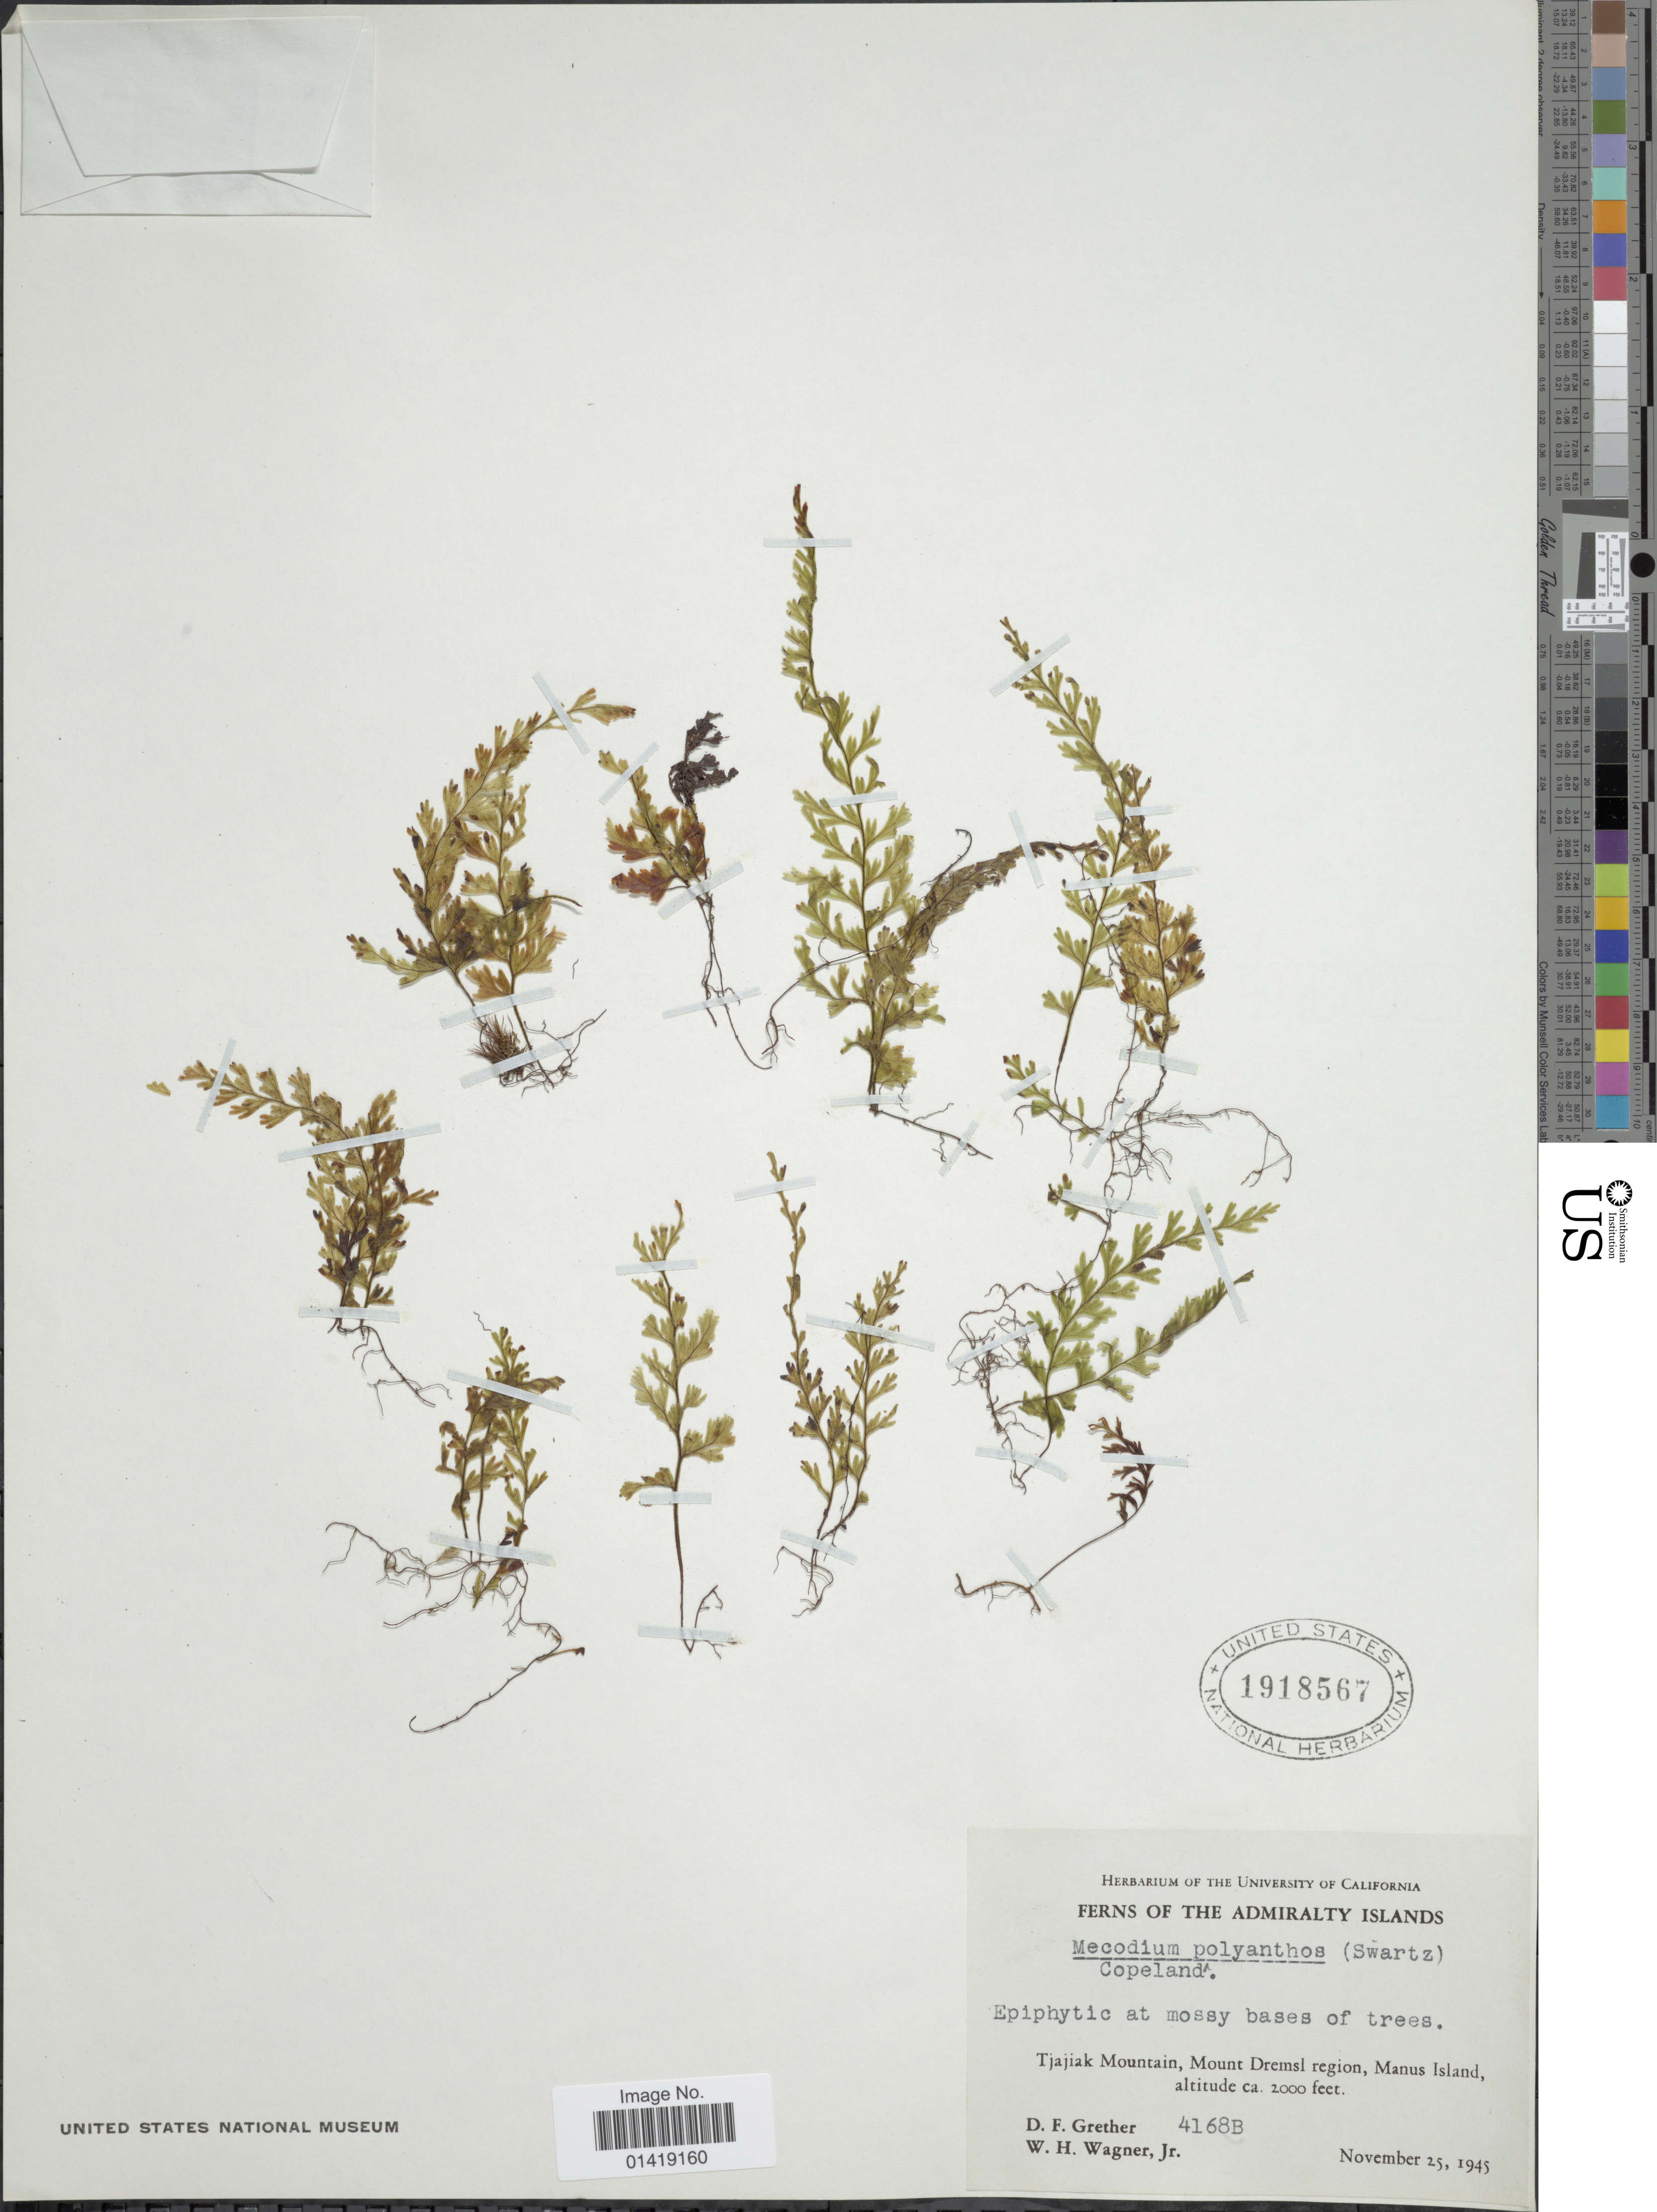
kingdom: Plantae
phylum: Tracheophyta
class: Polypodiopsida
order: Hymenophyllales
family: Hymenophyllaceae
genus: Hymenophyllum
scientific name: Hymenophyllum polyanthos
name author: (Sw.) Sw.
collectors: D. F. Grether & W. H. Wagner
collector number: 4168b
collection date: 1945-11-25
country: Papua New Guinea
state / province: Manus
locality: The Admiral Islands Tjajiak mountain Mount Dremsl region Manus island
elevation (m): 610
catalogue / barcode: US 1918567